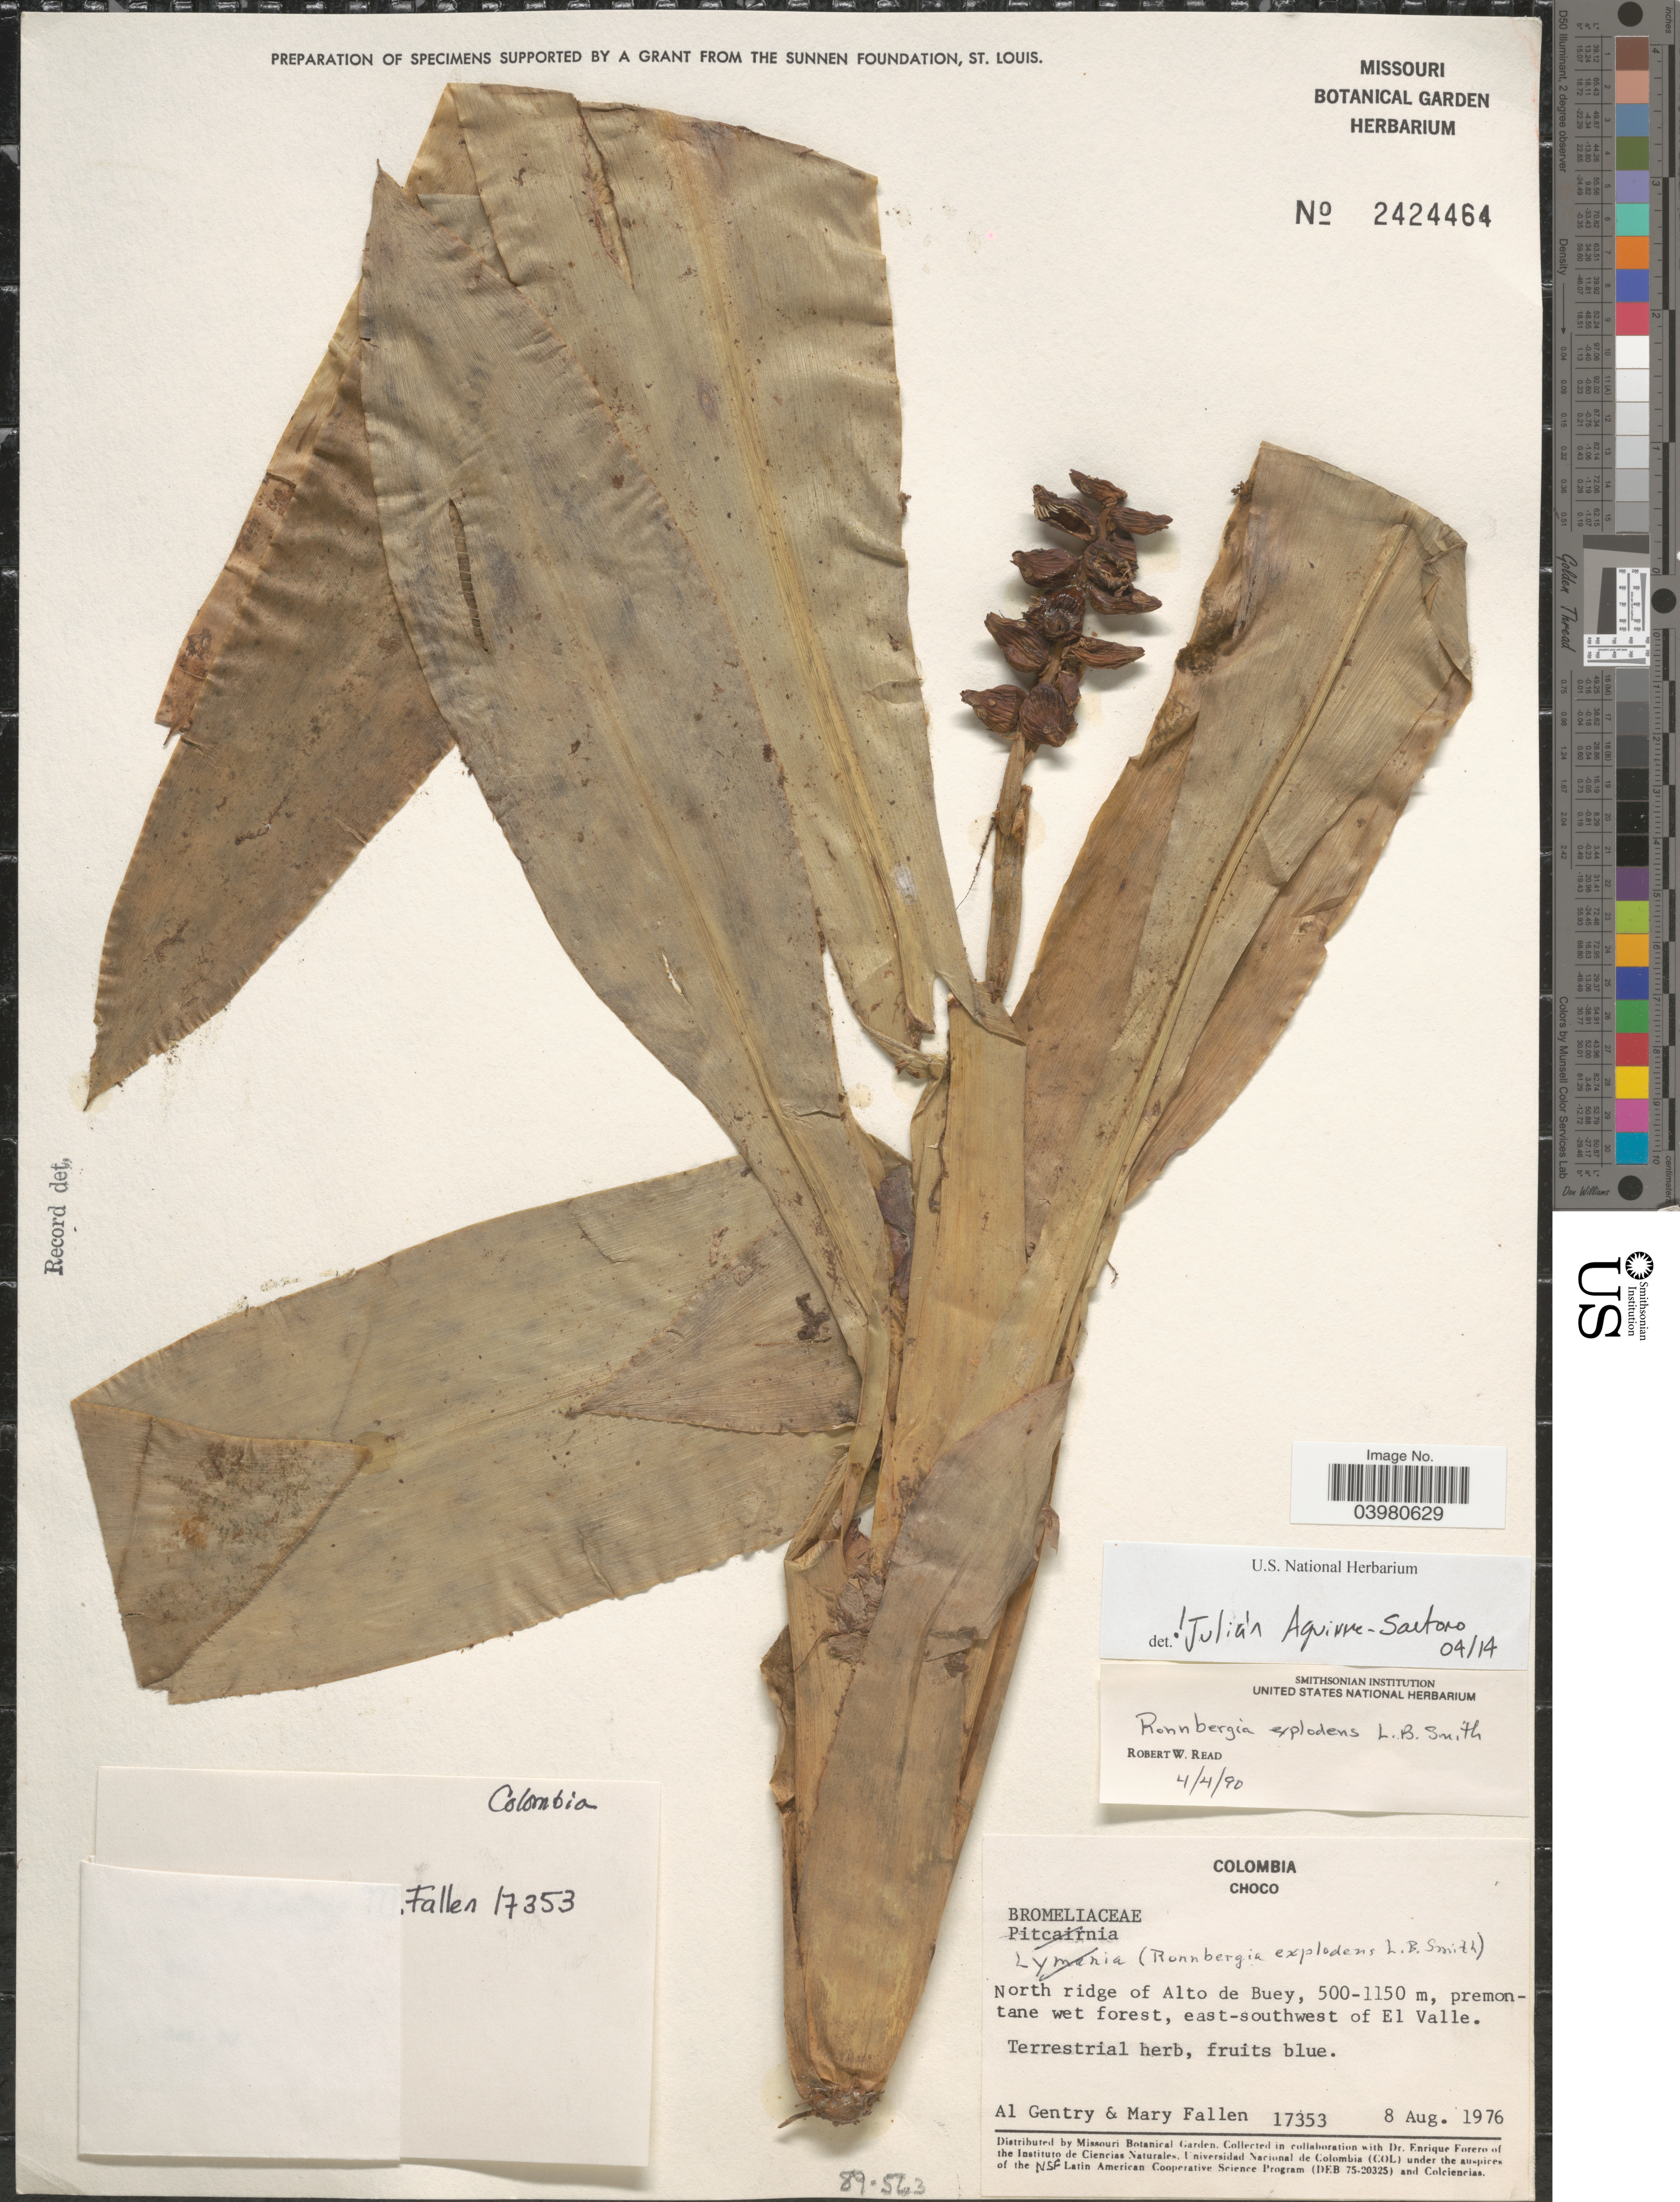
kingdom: Plantae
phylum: Tracheophyta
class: Liliopsida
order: Poales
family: Bromeliaceae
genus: Ronnbergia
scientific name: Ronnbergia explodens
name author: L.B. Sm.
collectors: A. H. Gentry & M. Fallen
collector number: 17353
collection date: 1976-08-08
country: Colombia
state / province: Chocó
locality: North ridge of Alto de Buey, east-southwest of El Valle.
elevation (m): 500